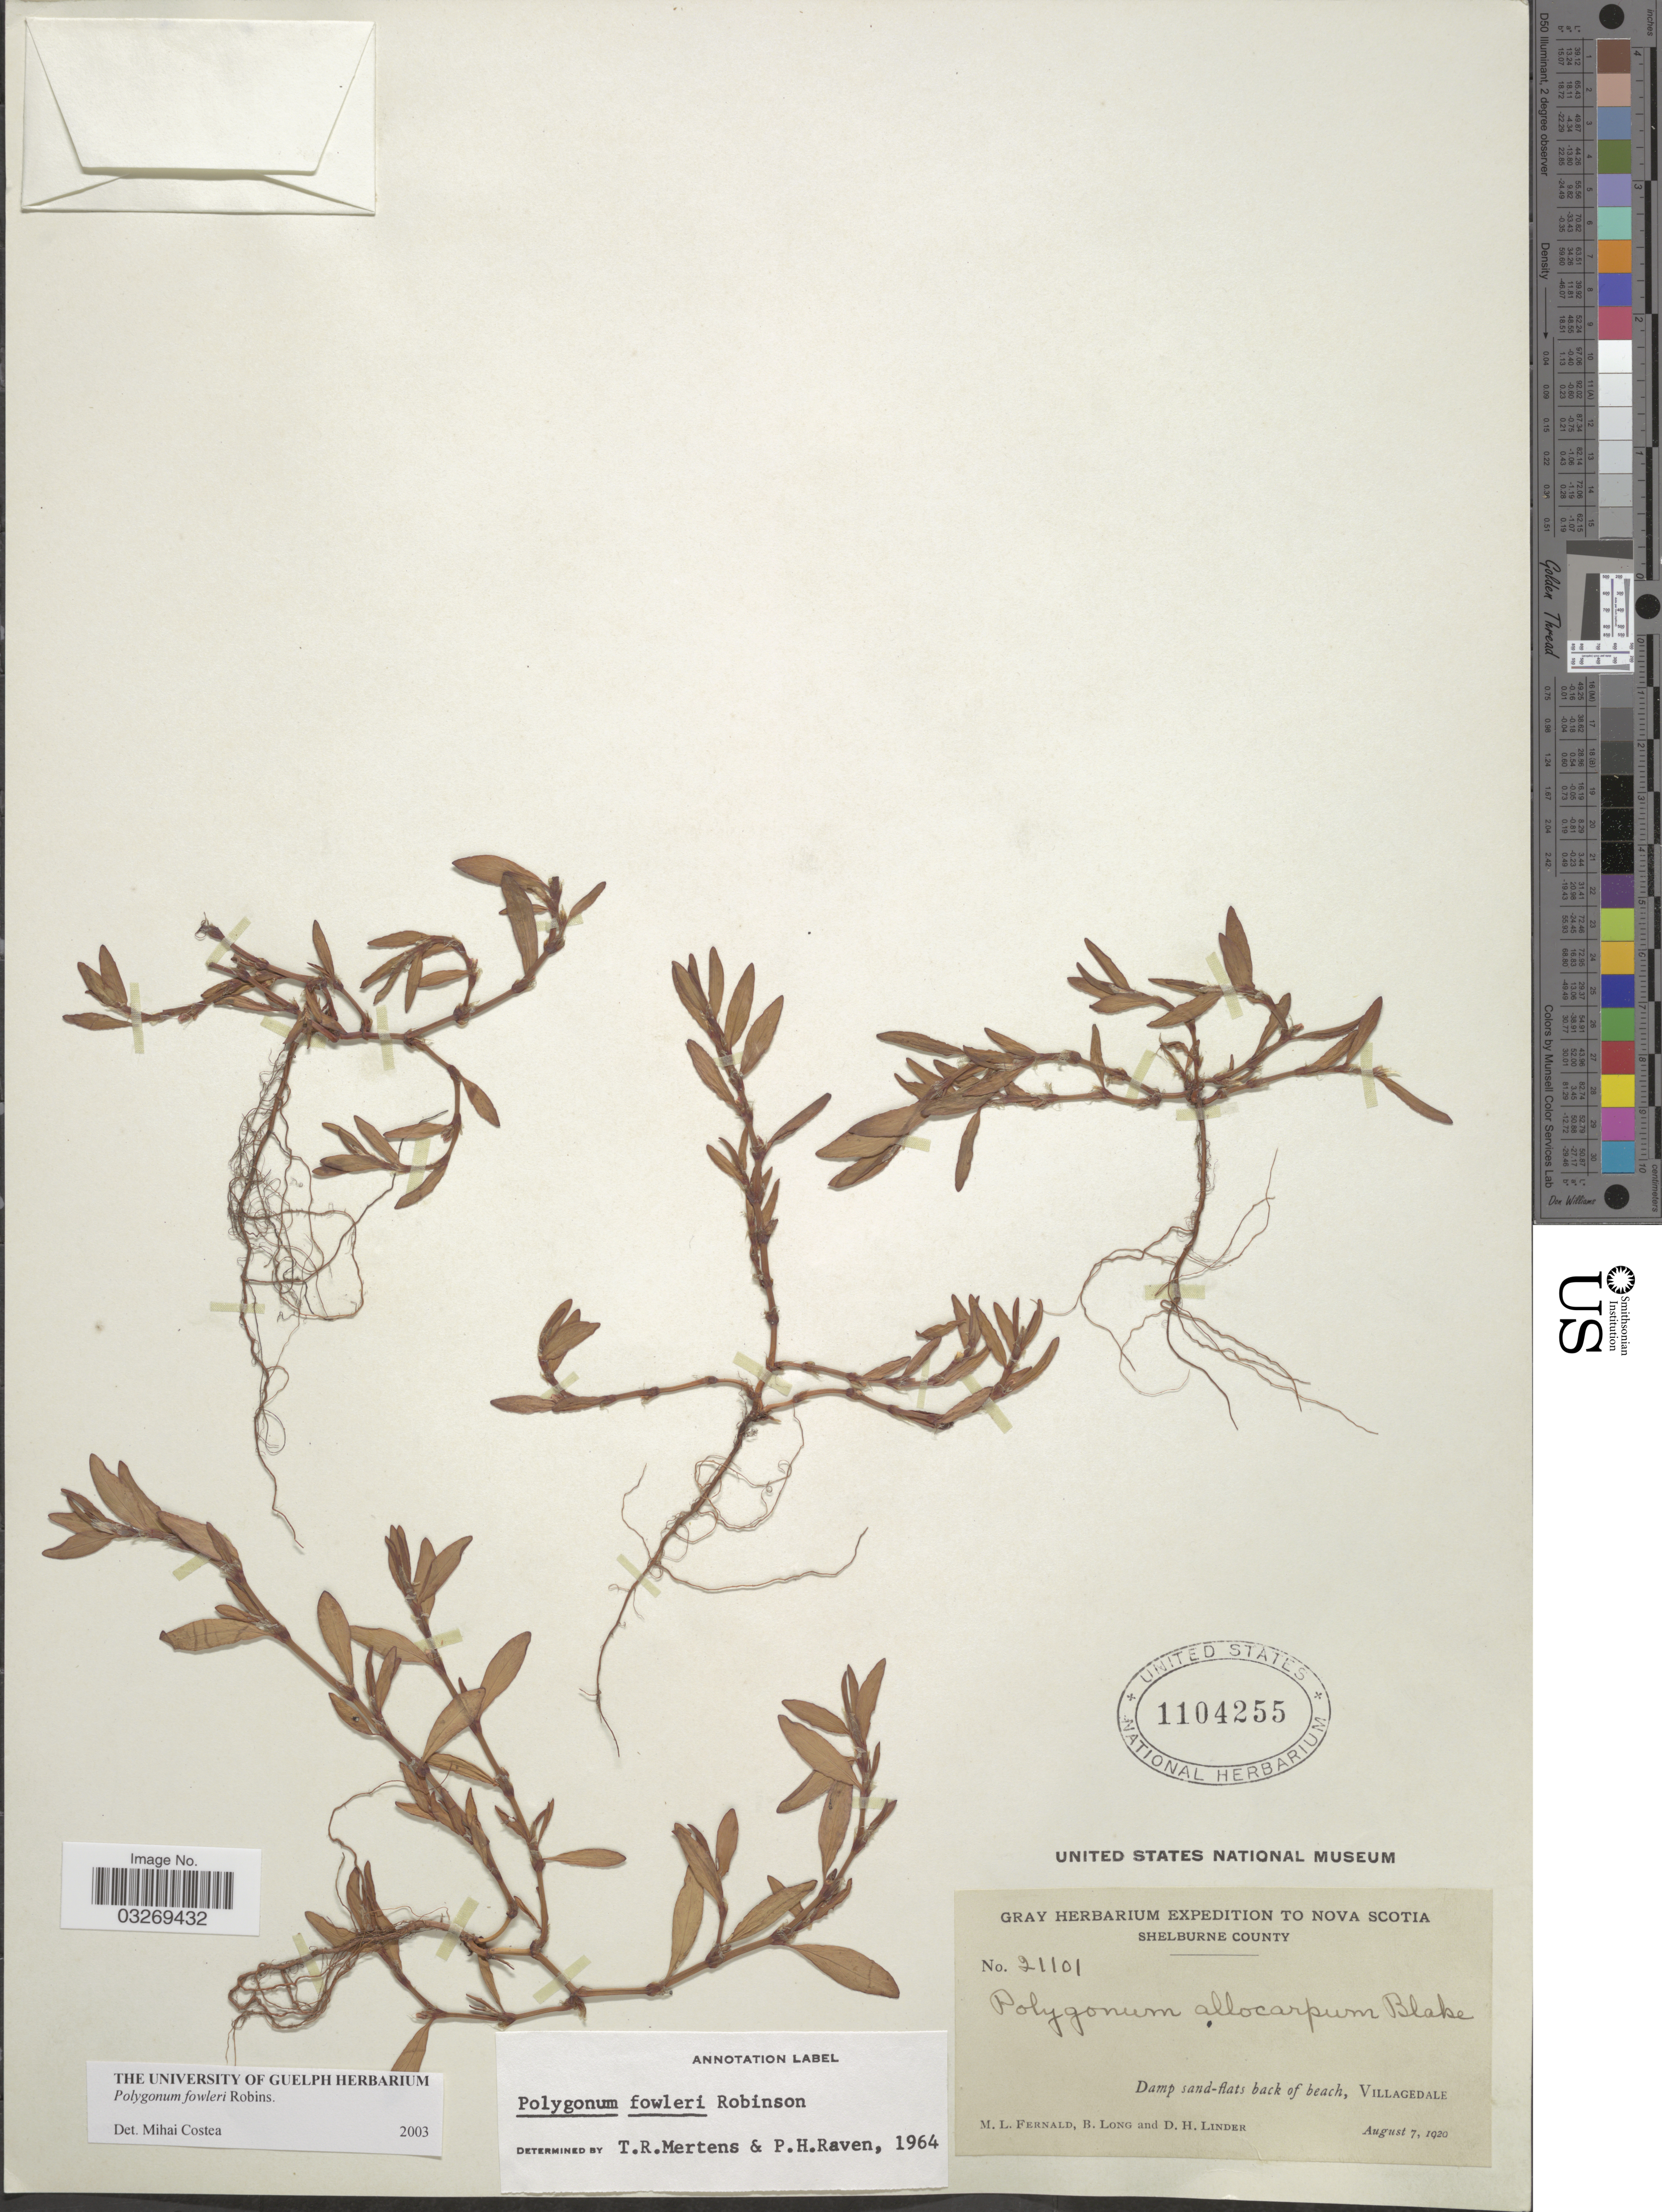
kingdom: Plantae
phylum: Tracheophyta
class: Magnoliopsida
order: Caryophyllales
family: Polygonaceae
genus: Polygonum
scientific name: Polygonum fowleri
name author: B.L. Rob.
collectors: M. L. Fernald, B. Long & D. Linder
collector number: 21101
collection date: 1920-08-07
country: Canada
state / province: Nova Scotia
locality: Shelburne County, Damp sand-flats back of beach, Villagedale.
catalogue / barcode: US 1104255